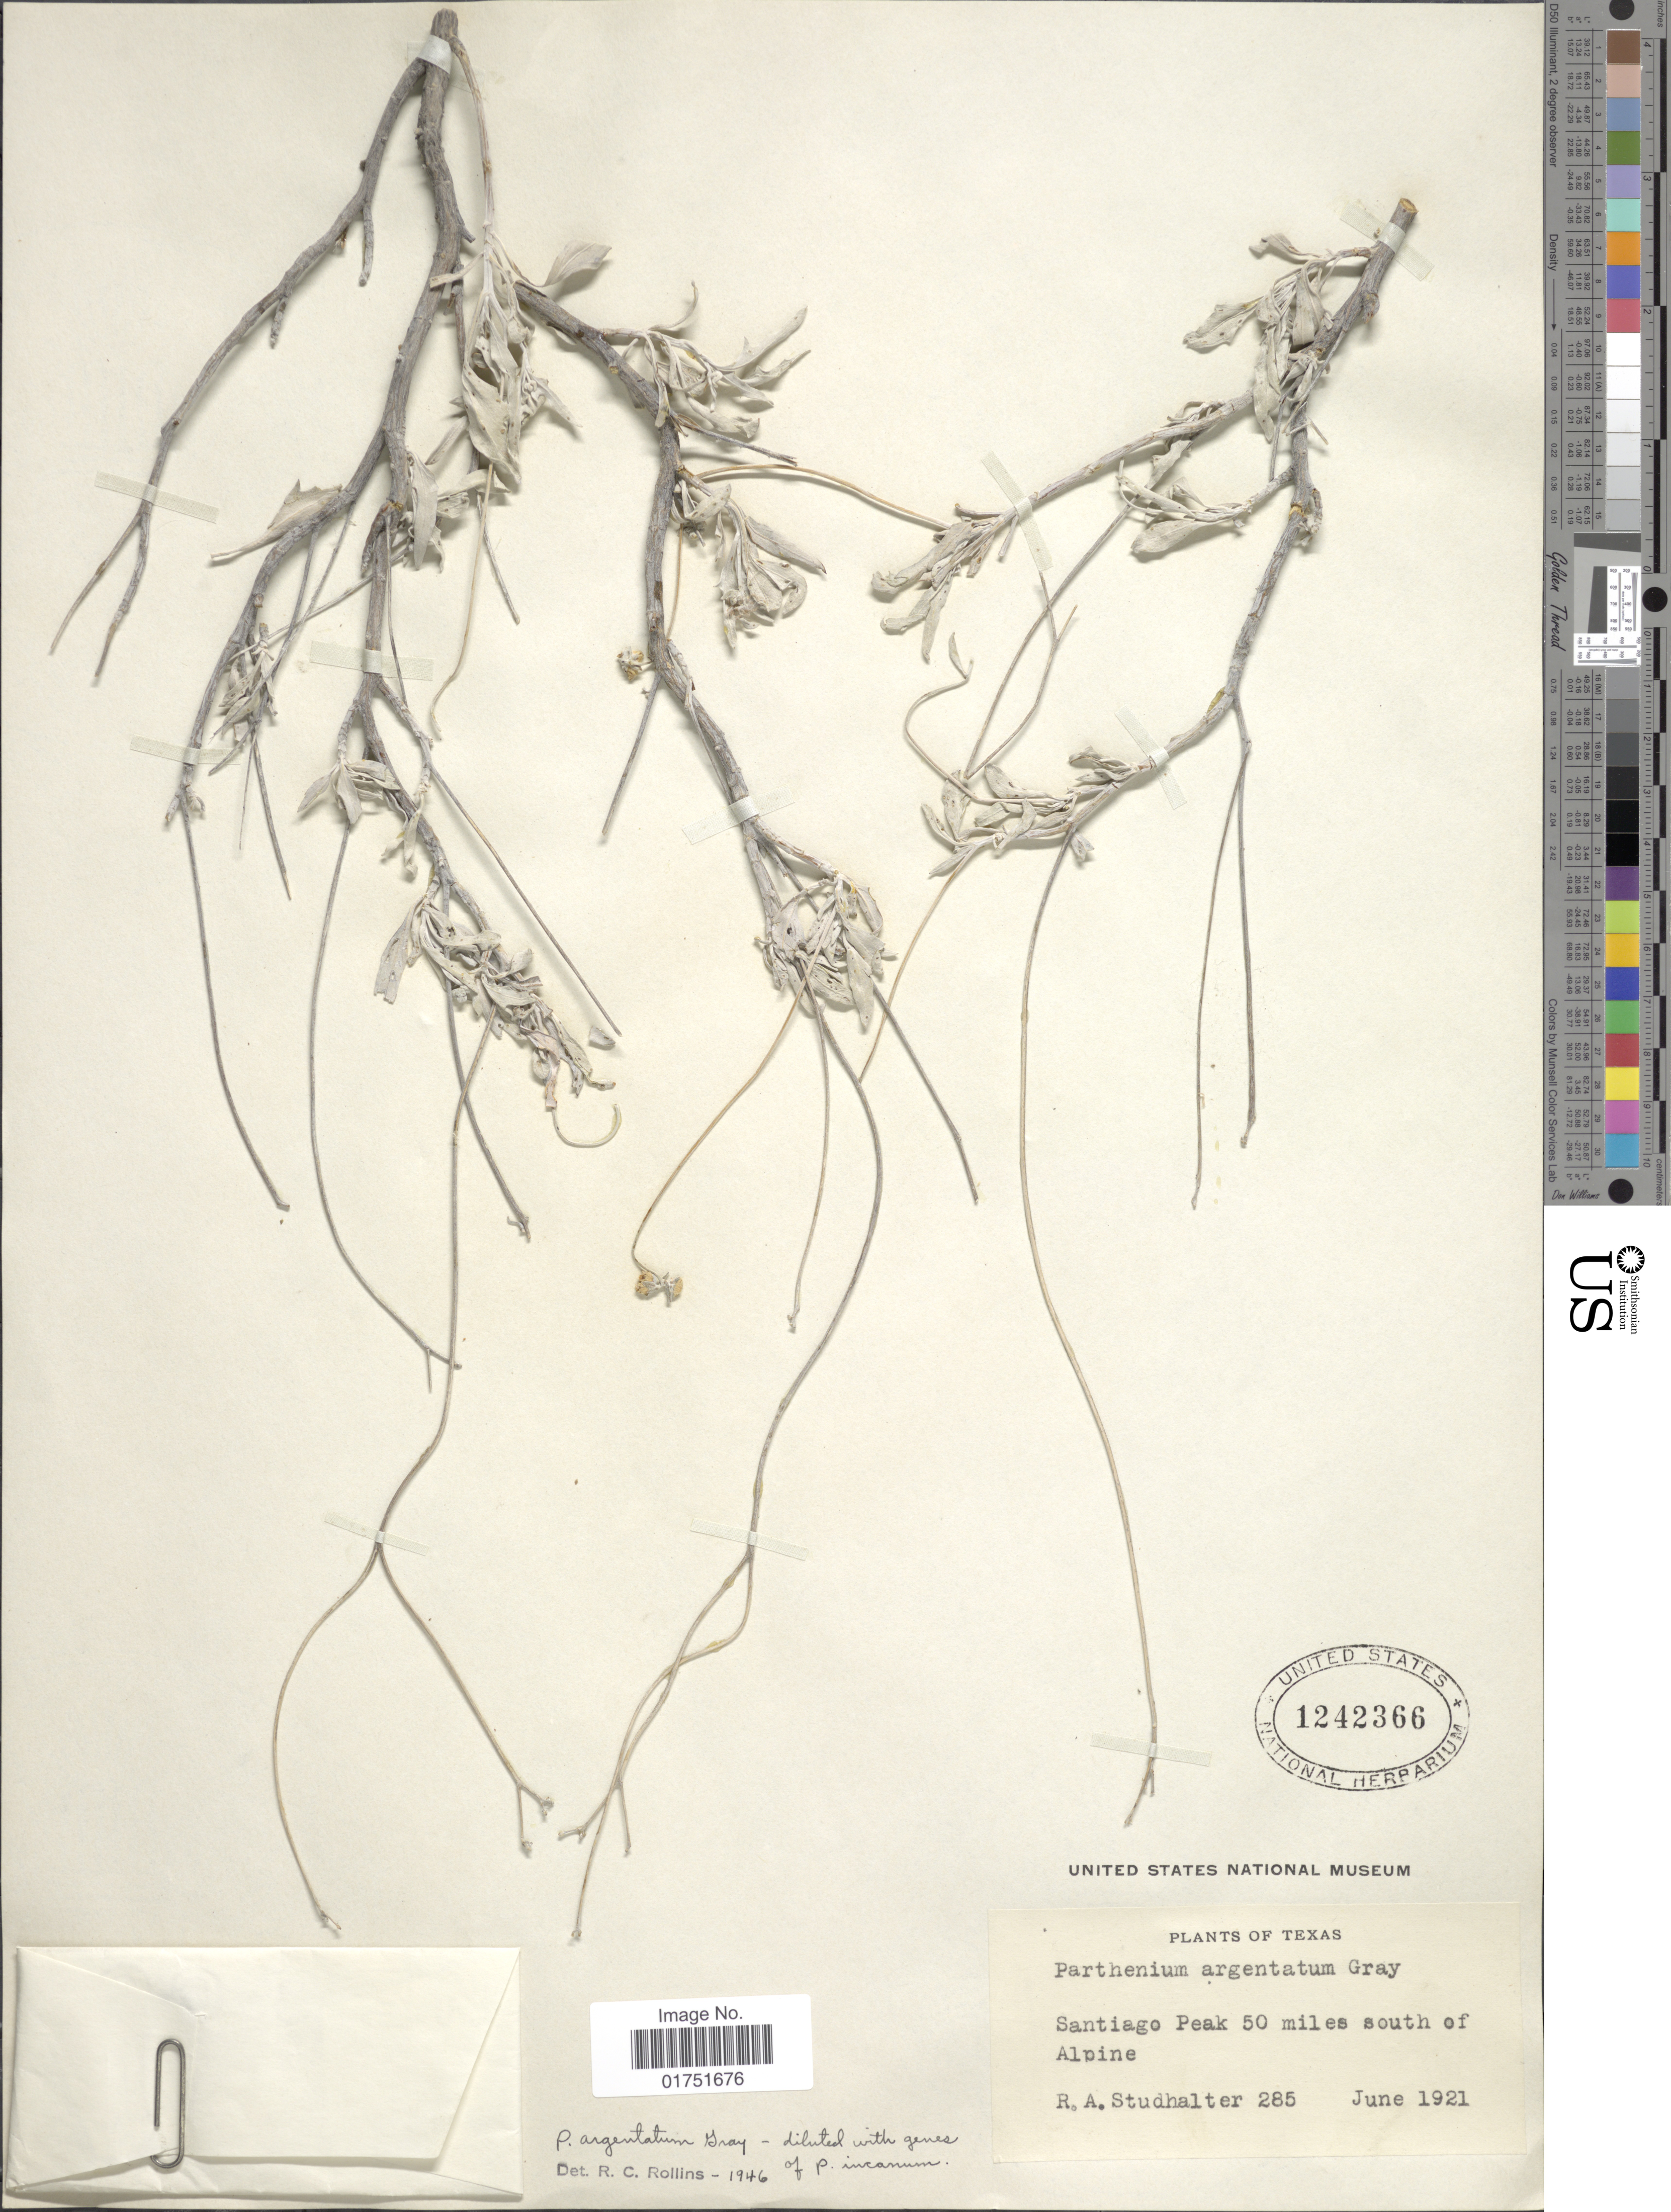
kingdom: Plantae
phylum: Tracheophyta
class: Magnoliopsida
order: Asterales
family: Asteraceae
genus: Parthenium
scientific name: Parthenium argentatum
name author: A. Gray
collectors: R. Studhalter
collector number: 285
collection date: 1921-06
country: United States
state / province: Texas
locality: Santiago Peak 50 miles south of Alpine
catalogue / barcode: US 1242366